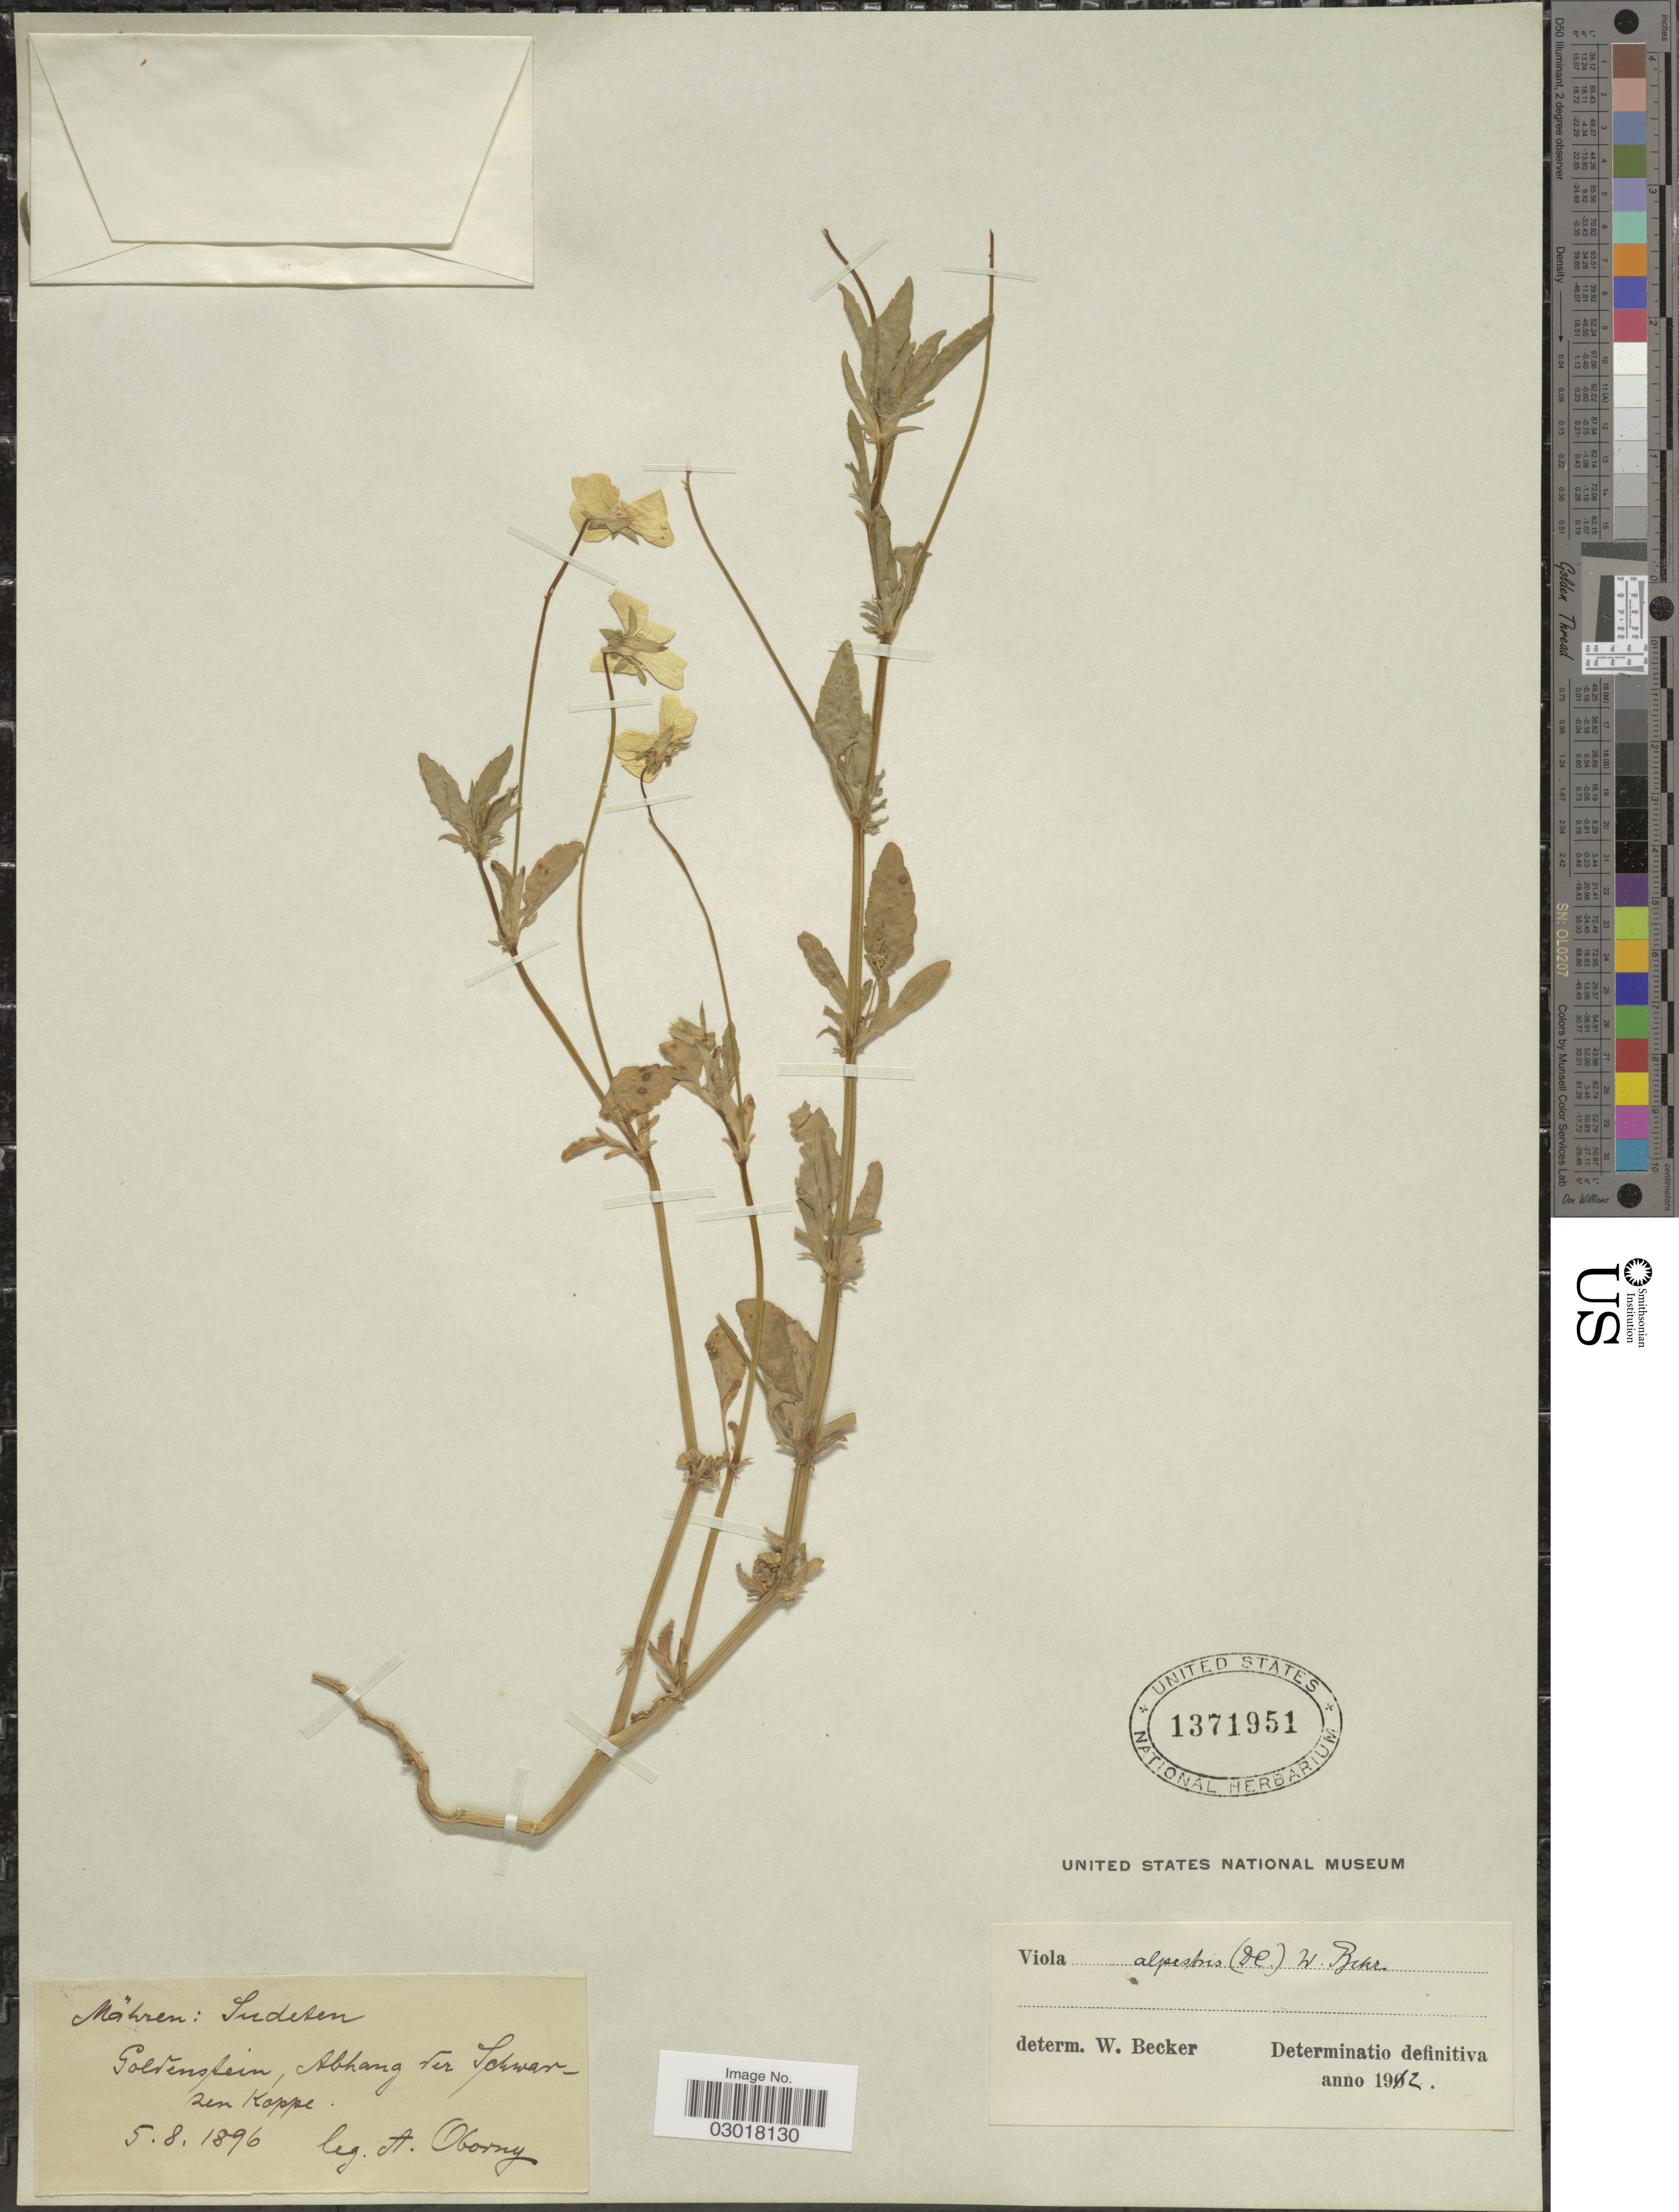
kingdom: Plantae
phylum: Tracheophyta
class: Magnoliopsida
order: Malpighiales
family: Violaceae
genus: Viola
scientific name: Viola alpestris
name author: Jord.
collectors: A. Oborny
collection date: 1896-08-05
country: Czechia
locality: Goldenstein, Abhang der Schwarzen Kappe.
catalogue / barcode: US 1371951